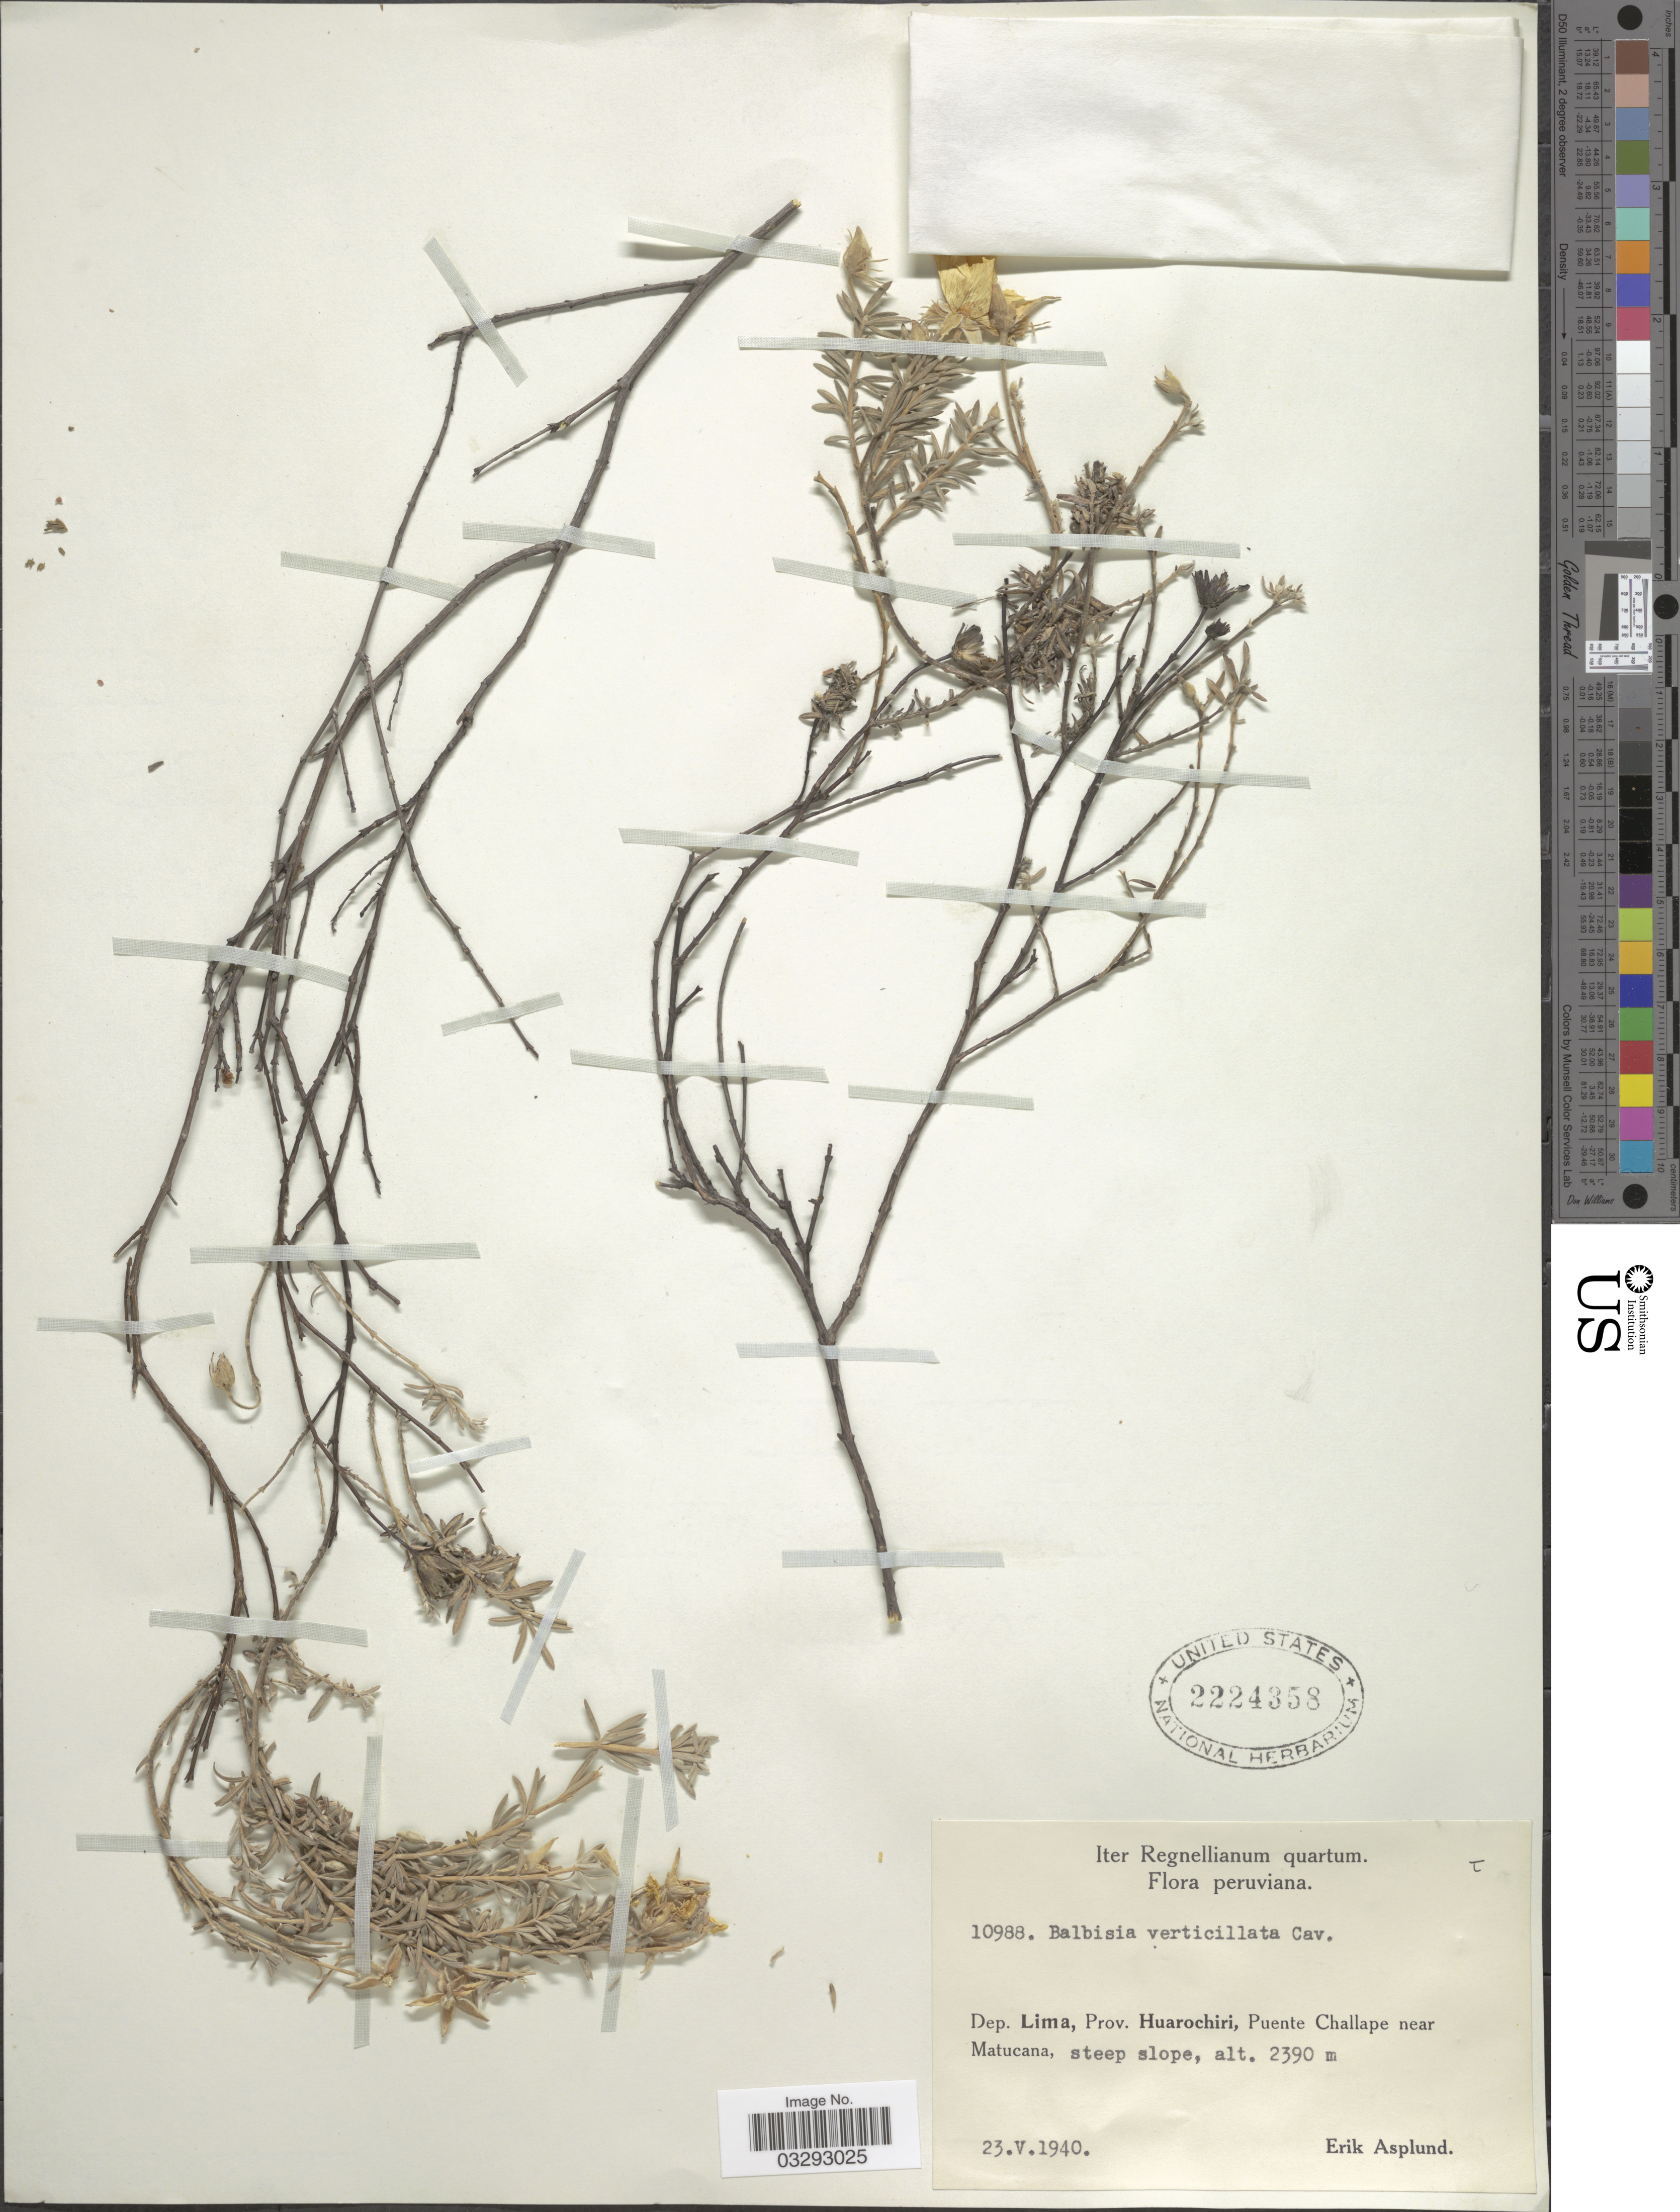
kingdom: Plantae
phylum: Tracheophyta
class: Magnoliopsida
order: Geraniales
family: Vivianiaceae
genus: Balbisia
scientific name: Balbisia verticillata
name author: Cav.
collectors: E. Asplund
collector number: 10988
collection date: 1940-05-23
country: Peru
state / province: Lima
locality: Dep. Lima, Prov. Huarochiri, Puente Challape near Matucana.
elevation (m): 2390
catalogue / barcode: US 2224358